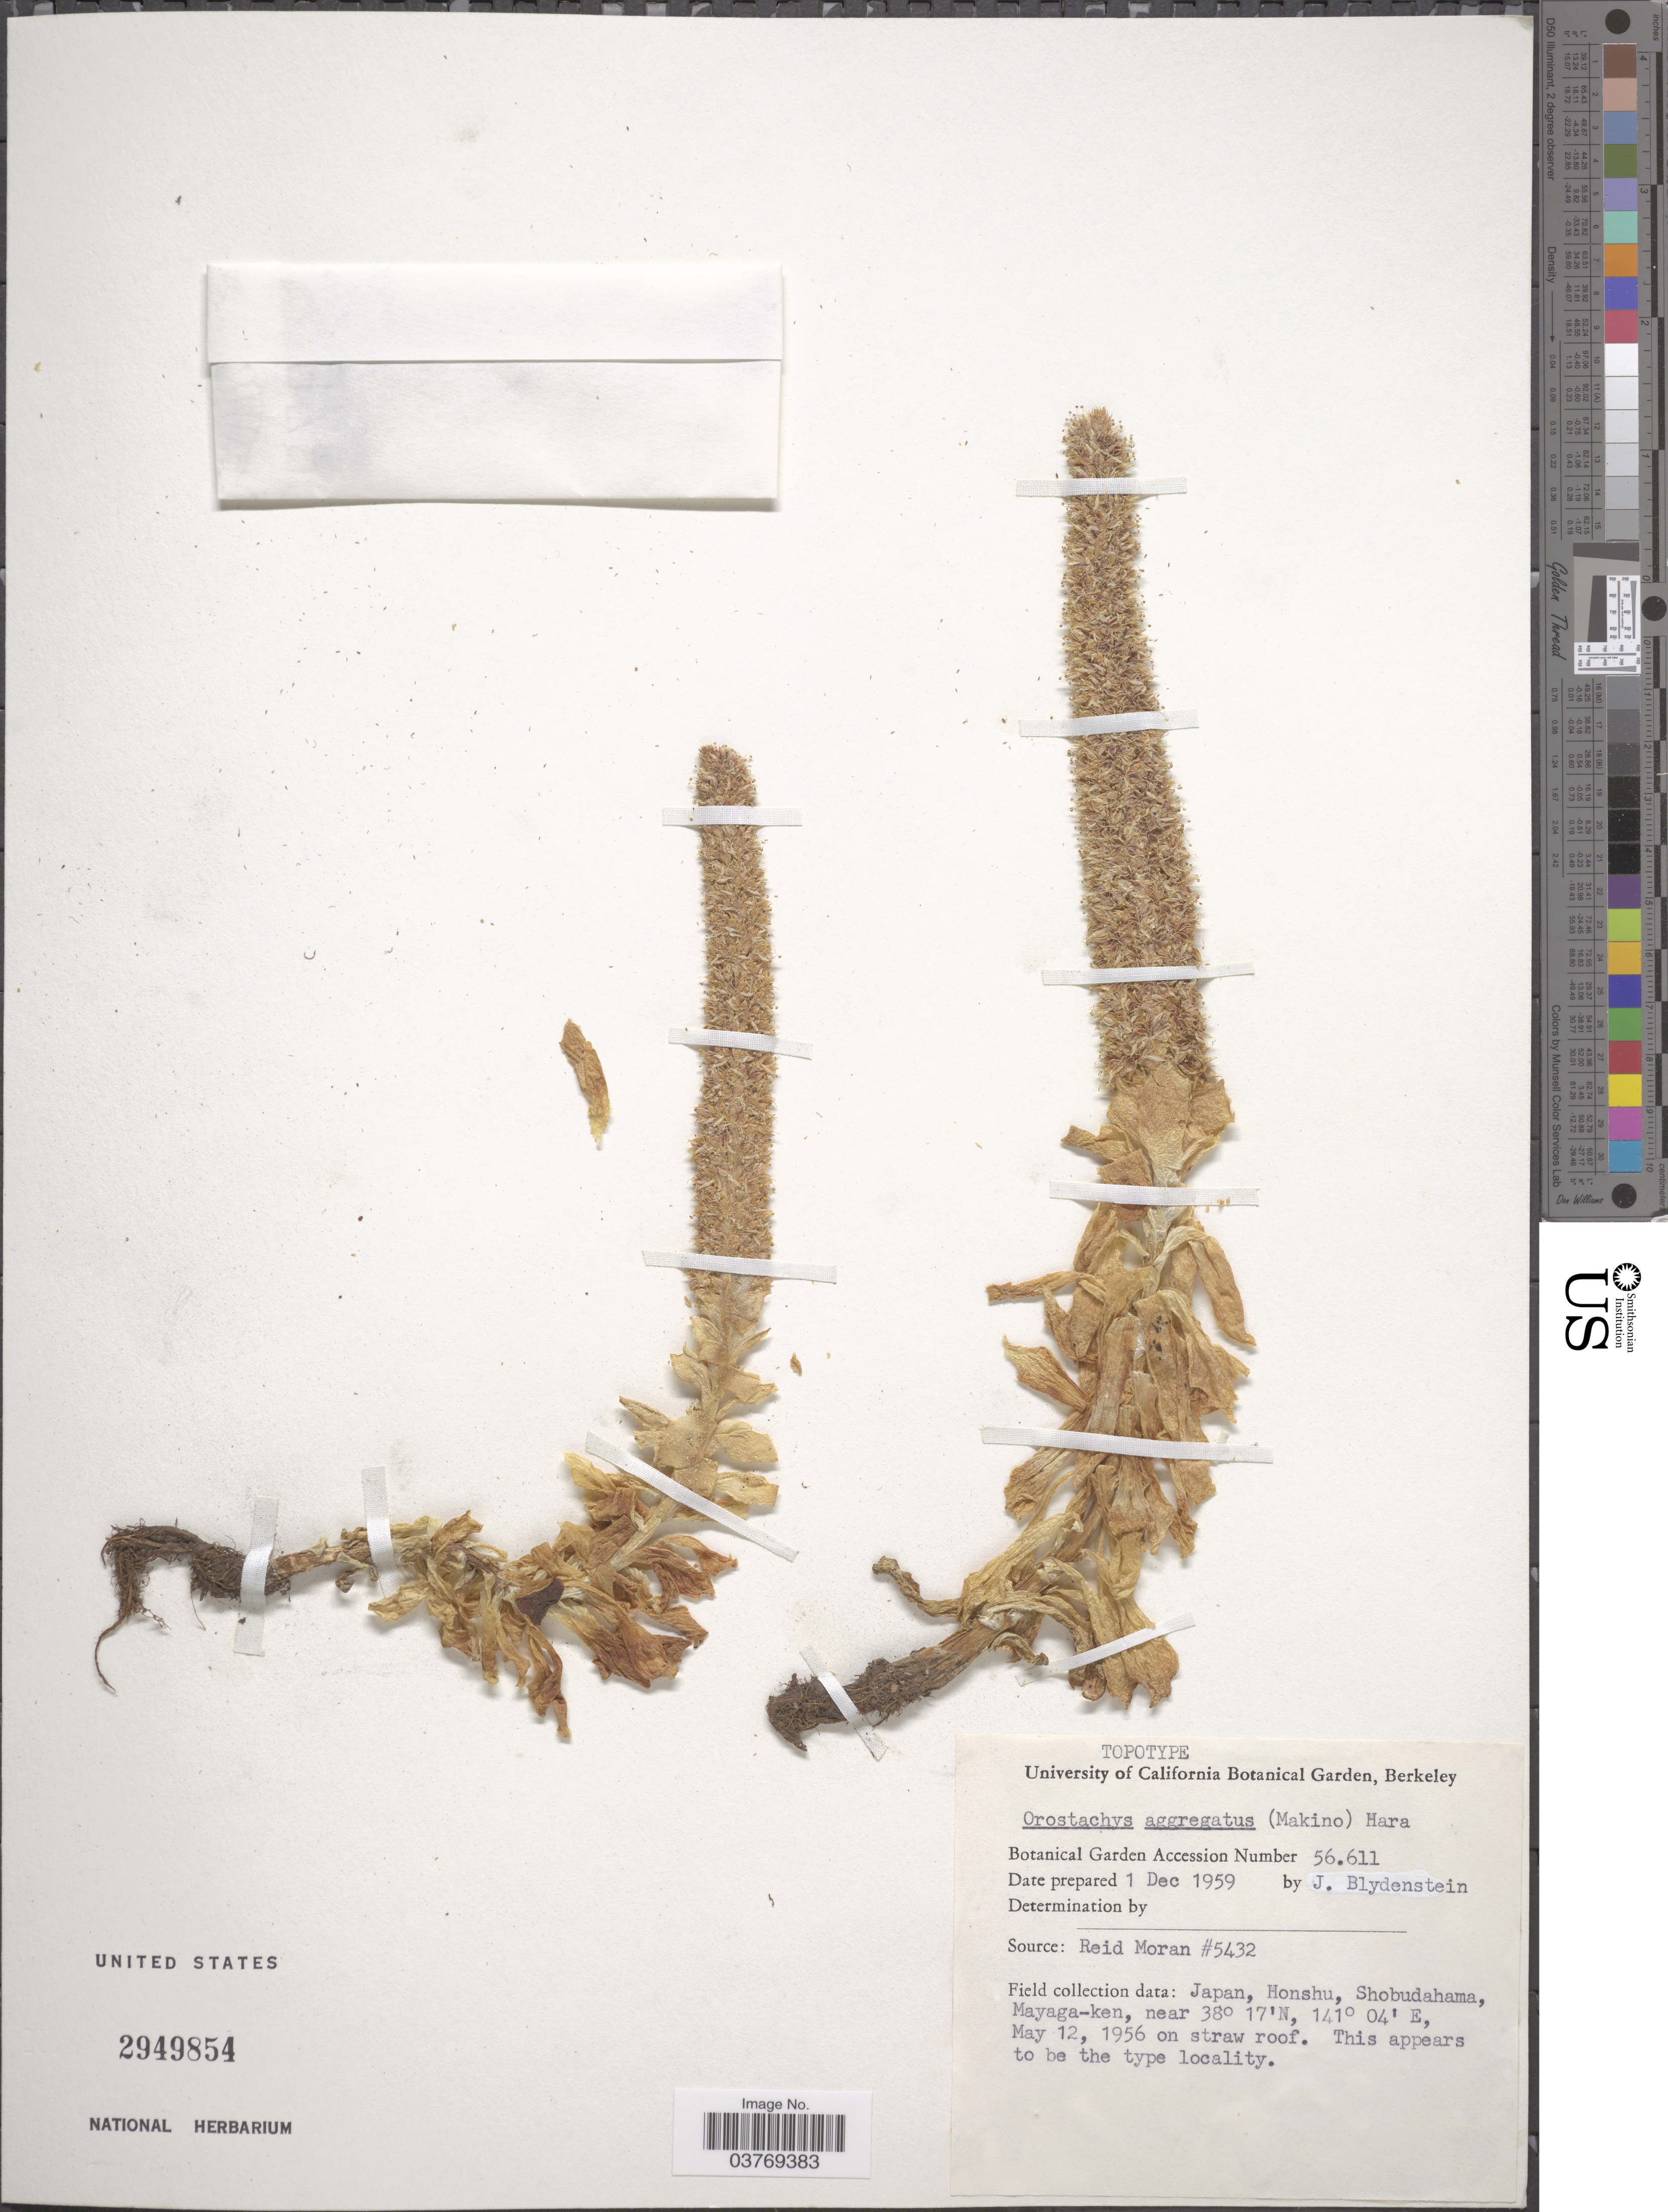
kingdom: Plantae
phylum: Tracheophyta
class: Magnoliopsida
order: Saxifragales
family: Crassulaceae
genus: Cotyledon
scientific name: Cotyledon aggregata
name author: Makino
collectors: J. Blydenstein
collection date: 1959-12-01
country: United States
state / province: California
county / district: Alameda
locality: University of California Botanical Garden, Berkeley.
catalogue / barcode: US 2949854